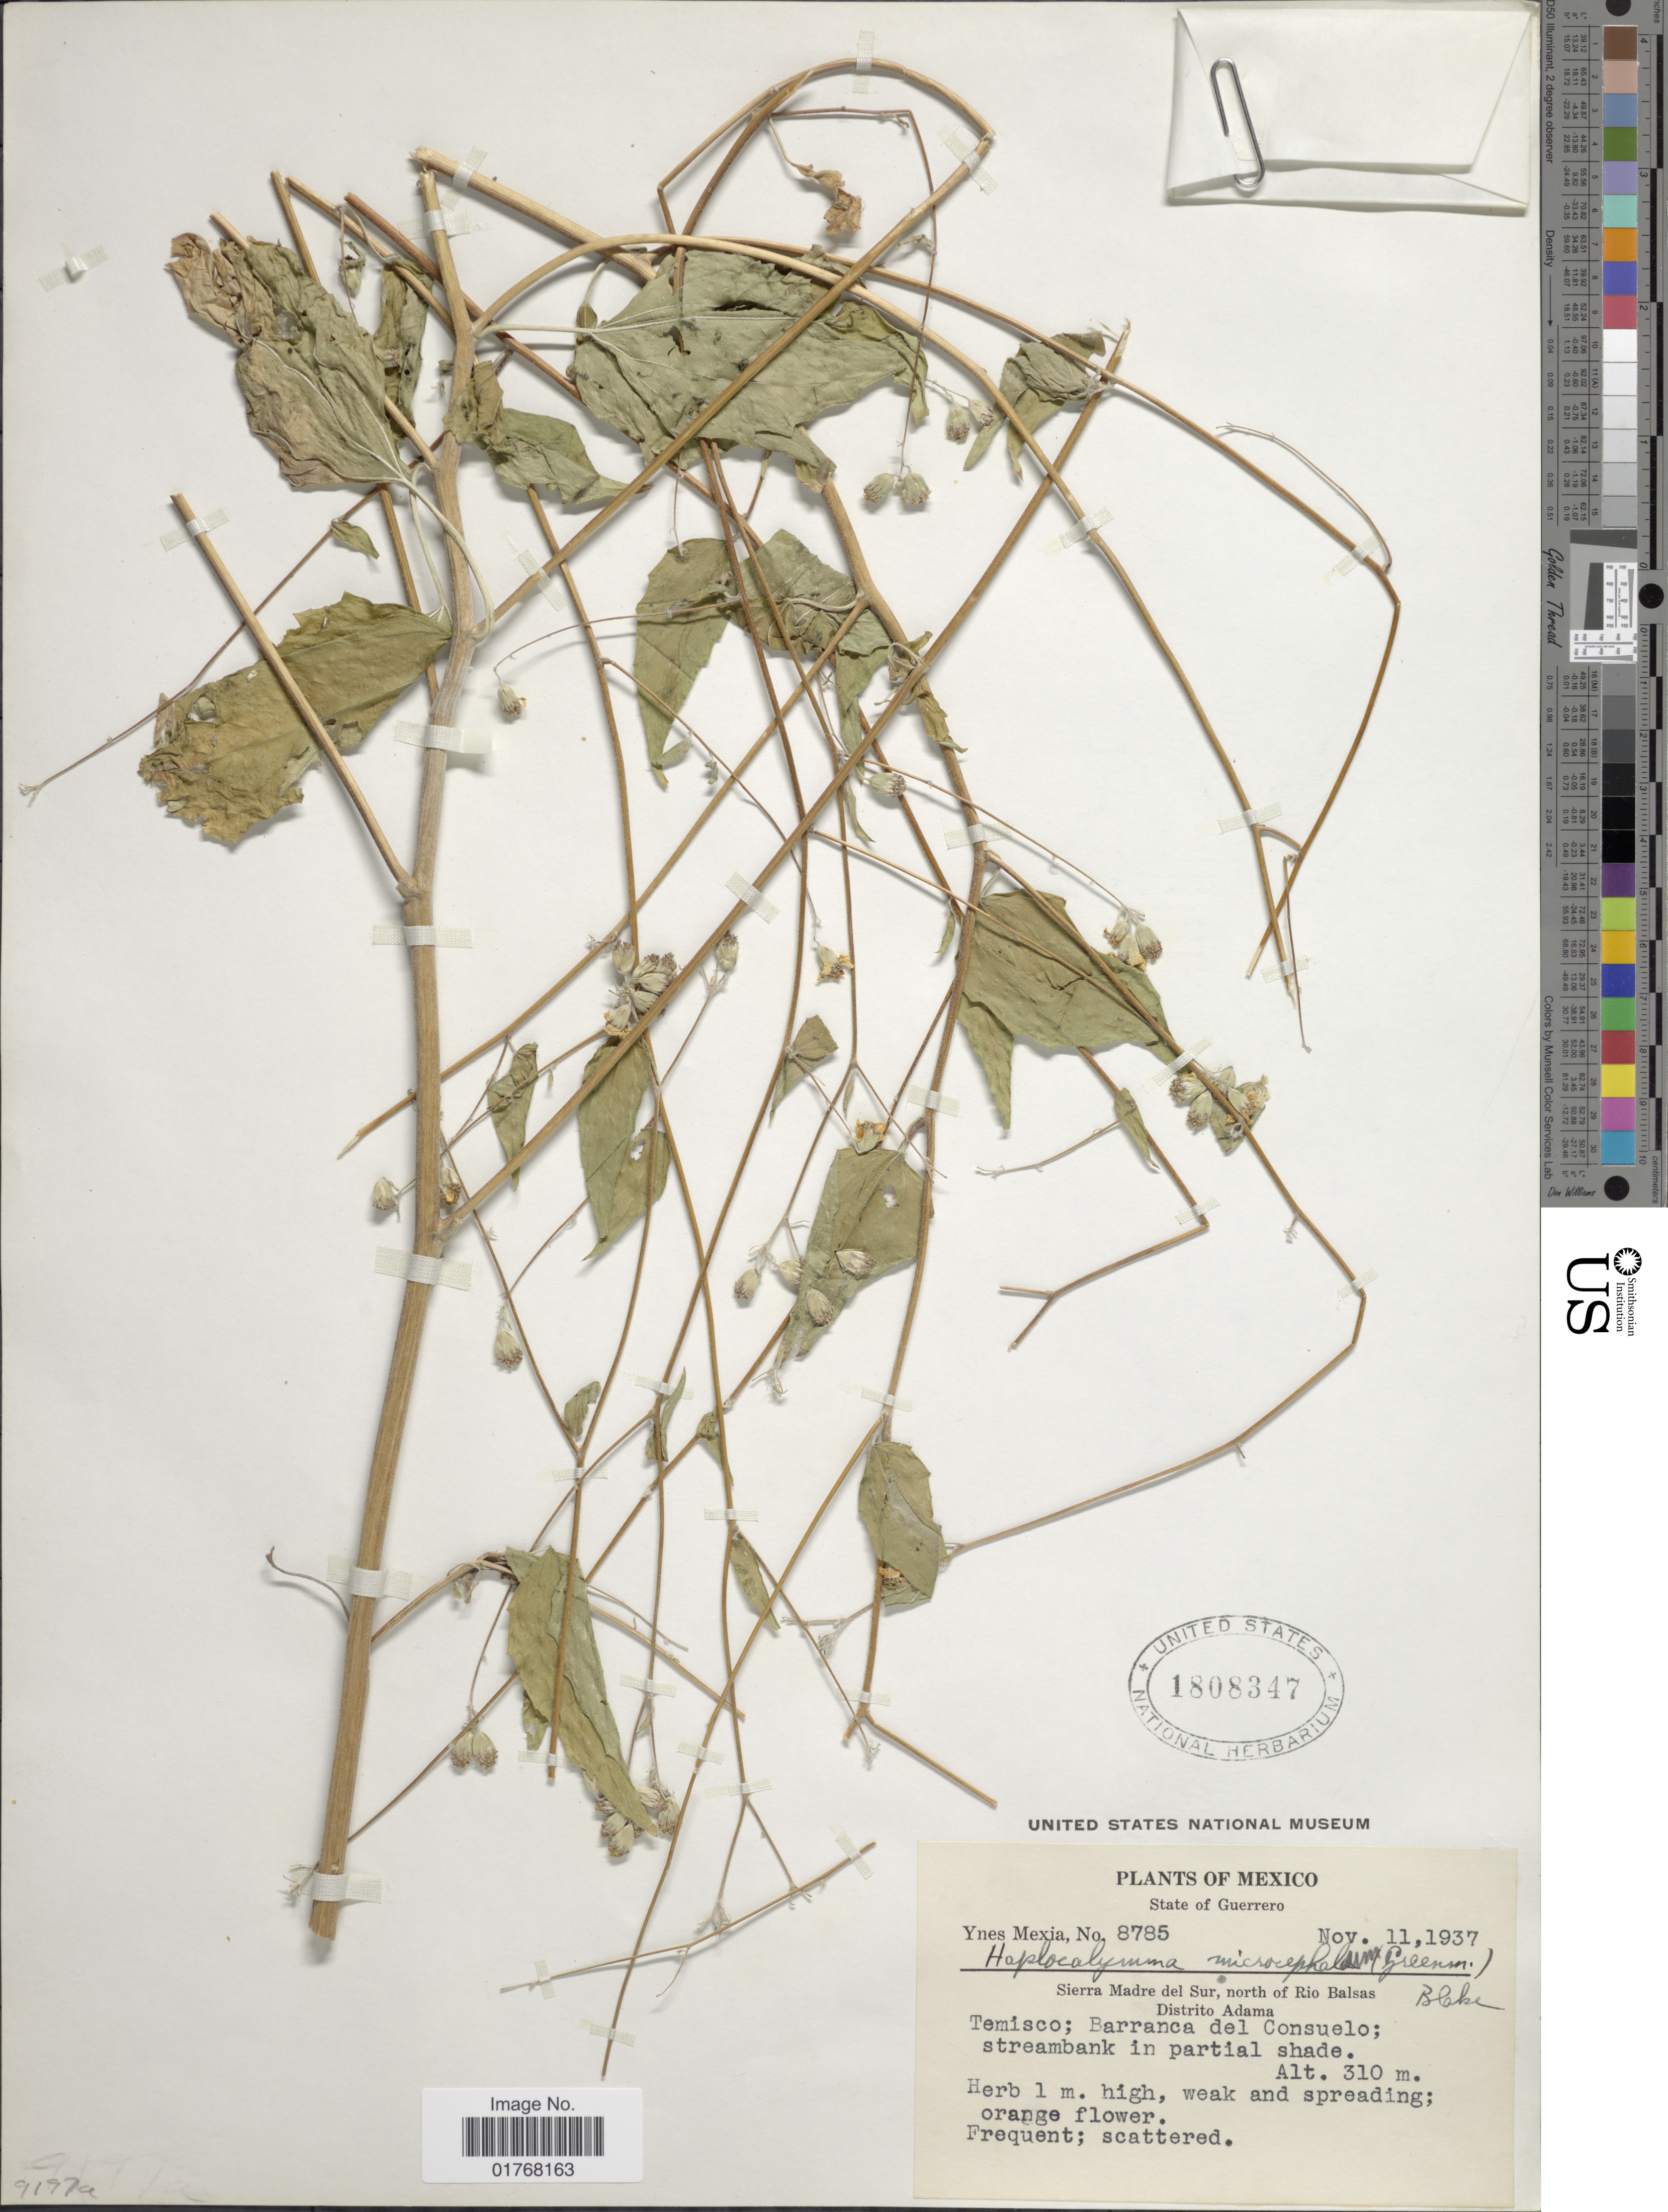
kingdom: Plantae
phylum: Tracheophyta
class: Magnoliopsida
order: Asterales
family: Asteraceae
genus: Viguiera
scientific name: Viguiera microcephala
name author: Greenm.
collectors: Y. Mexia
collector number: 8785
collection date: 1937-11-11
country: Mexico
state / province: Guerrero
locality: Sierra Madre del Sur, north of Rio Balsas, Distrito Adama, Temisco; Barranca del Consuelo; streambank in partial shade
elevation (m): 310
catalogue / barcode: US 1808347